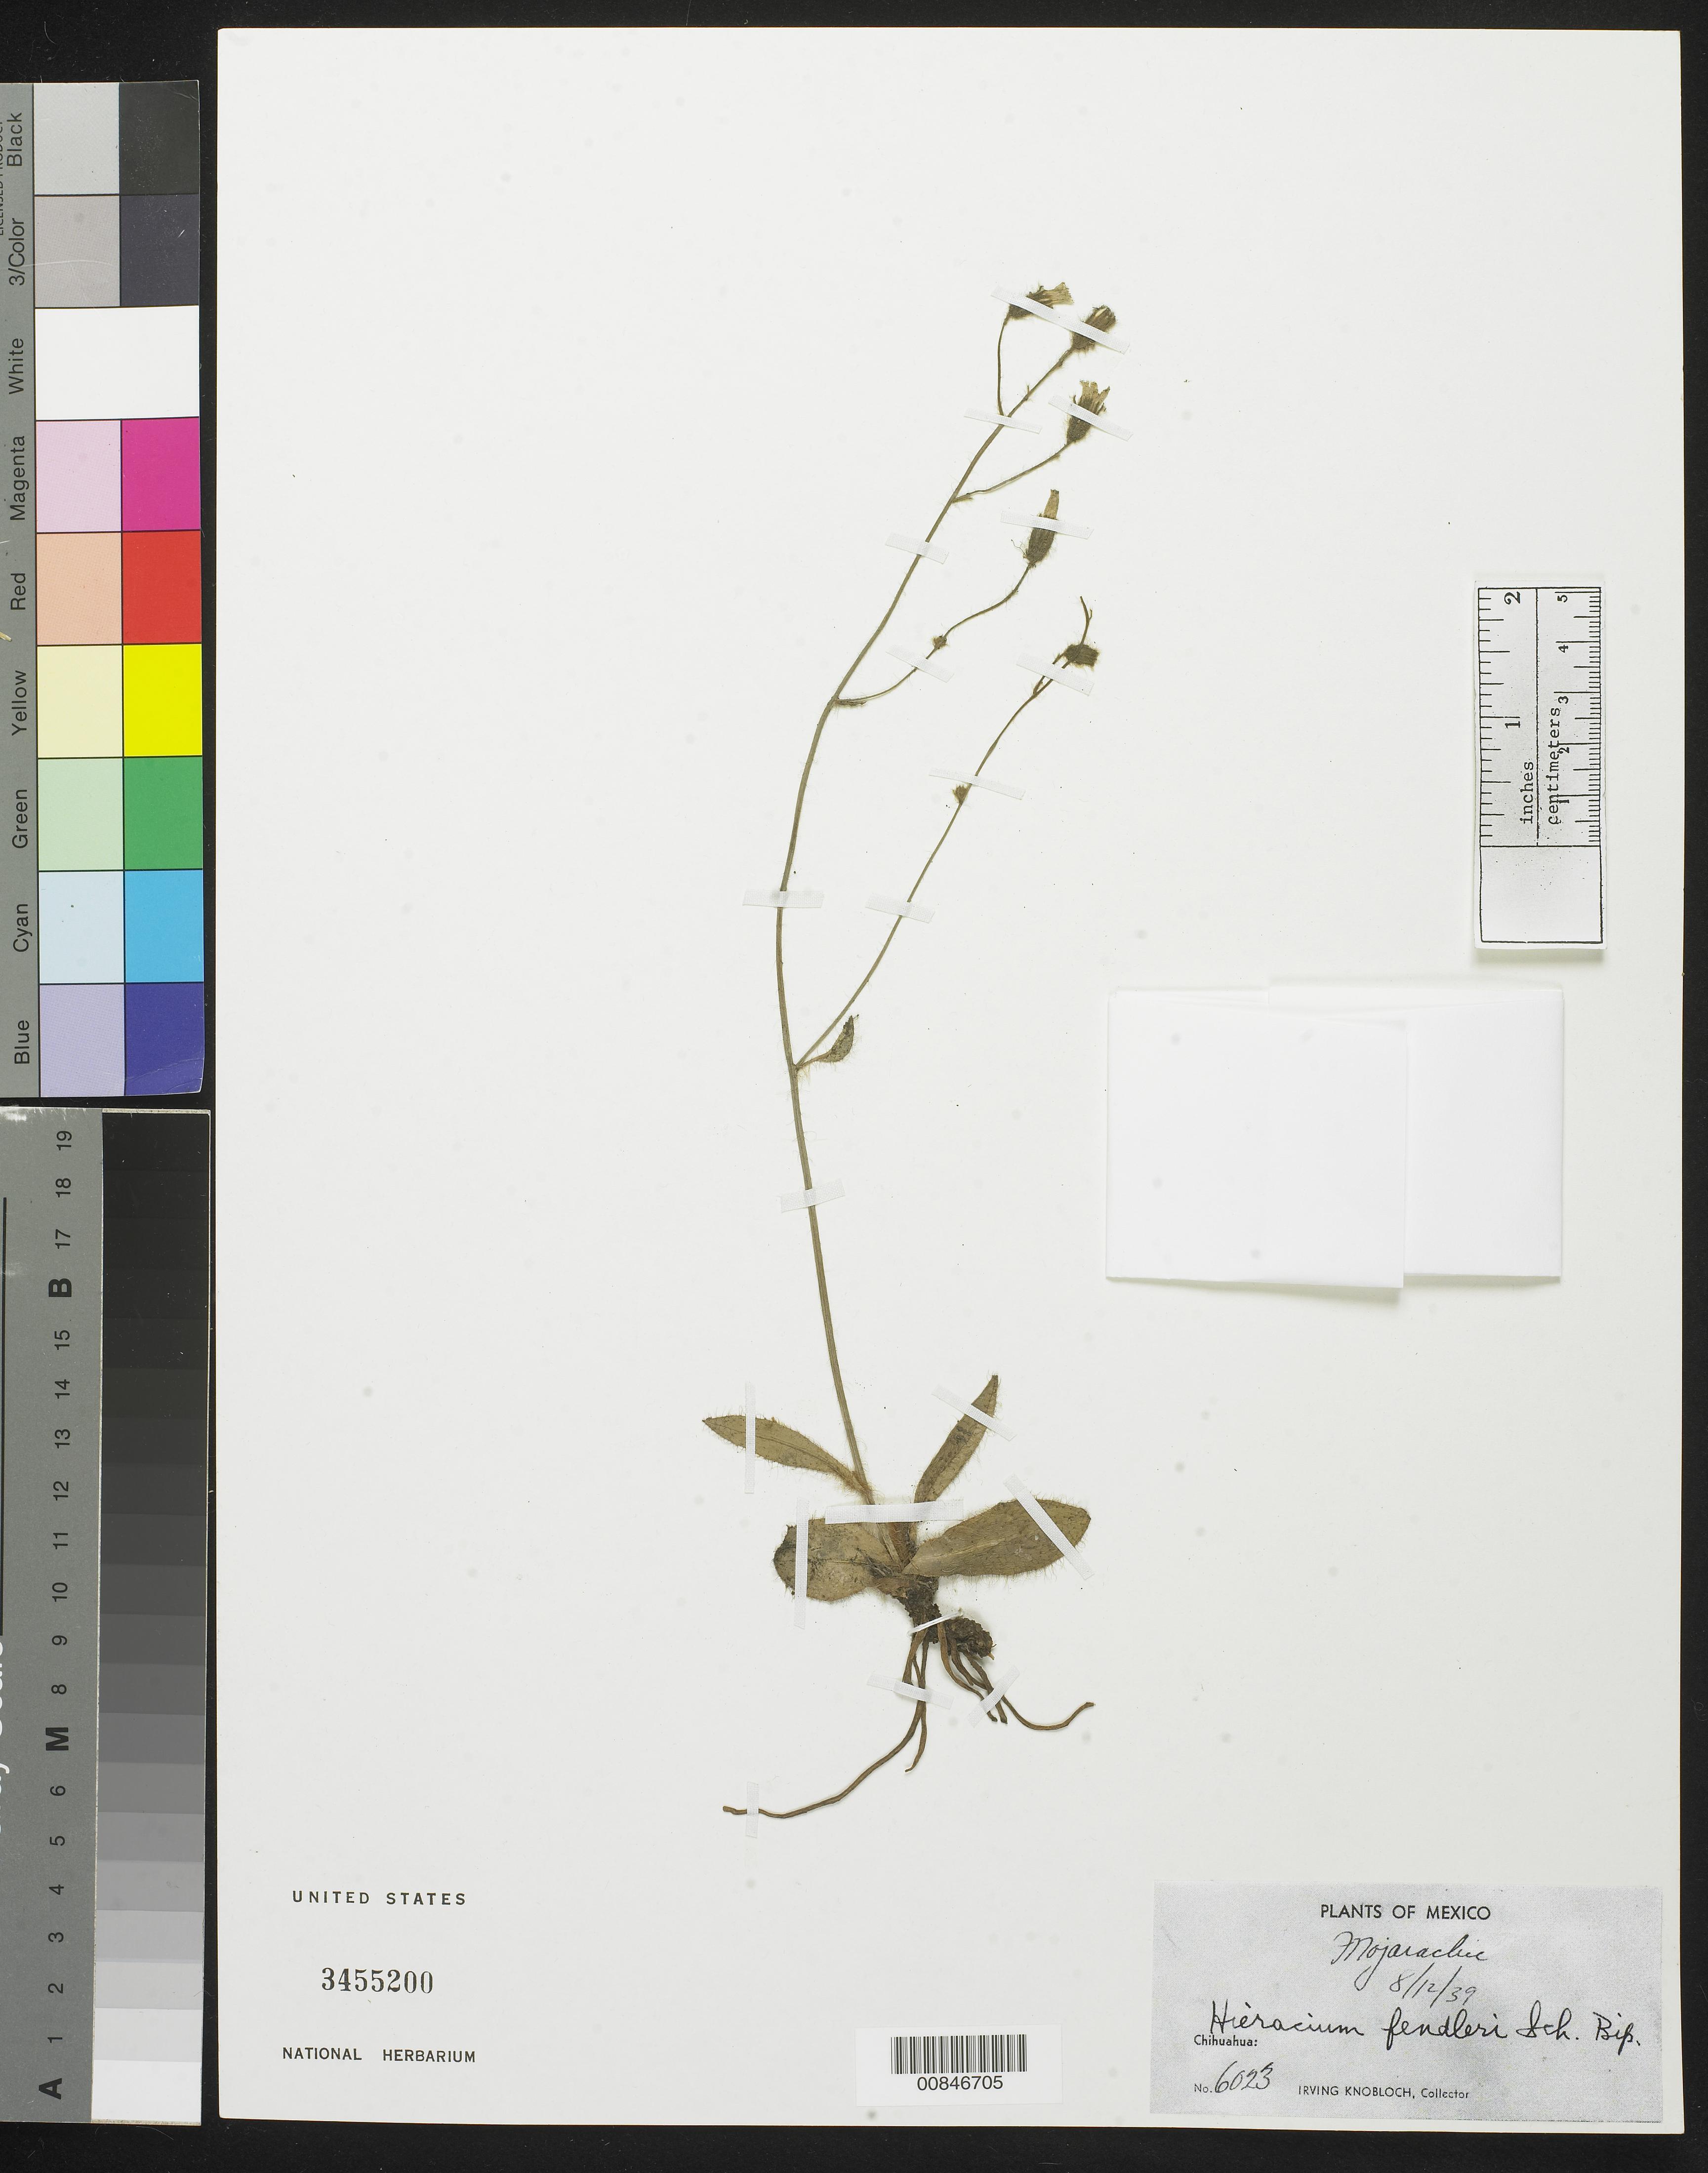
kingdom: Plantae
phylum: Tracheophyta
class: Magnoliopsida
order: Asterales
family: Asteraceae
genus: Hieracium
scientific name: Hieracium fendleri subsp. fendleri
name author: Sch. Bip.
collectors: I. W. Knobloch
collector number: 6023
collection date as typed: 12 Aug 1939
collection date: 1939-08-12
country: Mexico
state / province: Chihuahua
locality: Mojarachic, Chihuahua.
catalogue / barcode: US 3455200